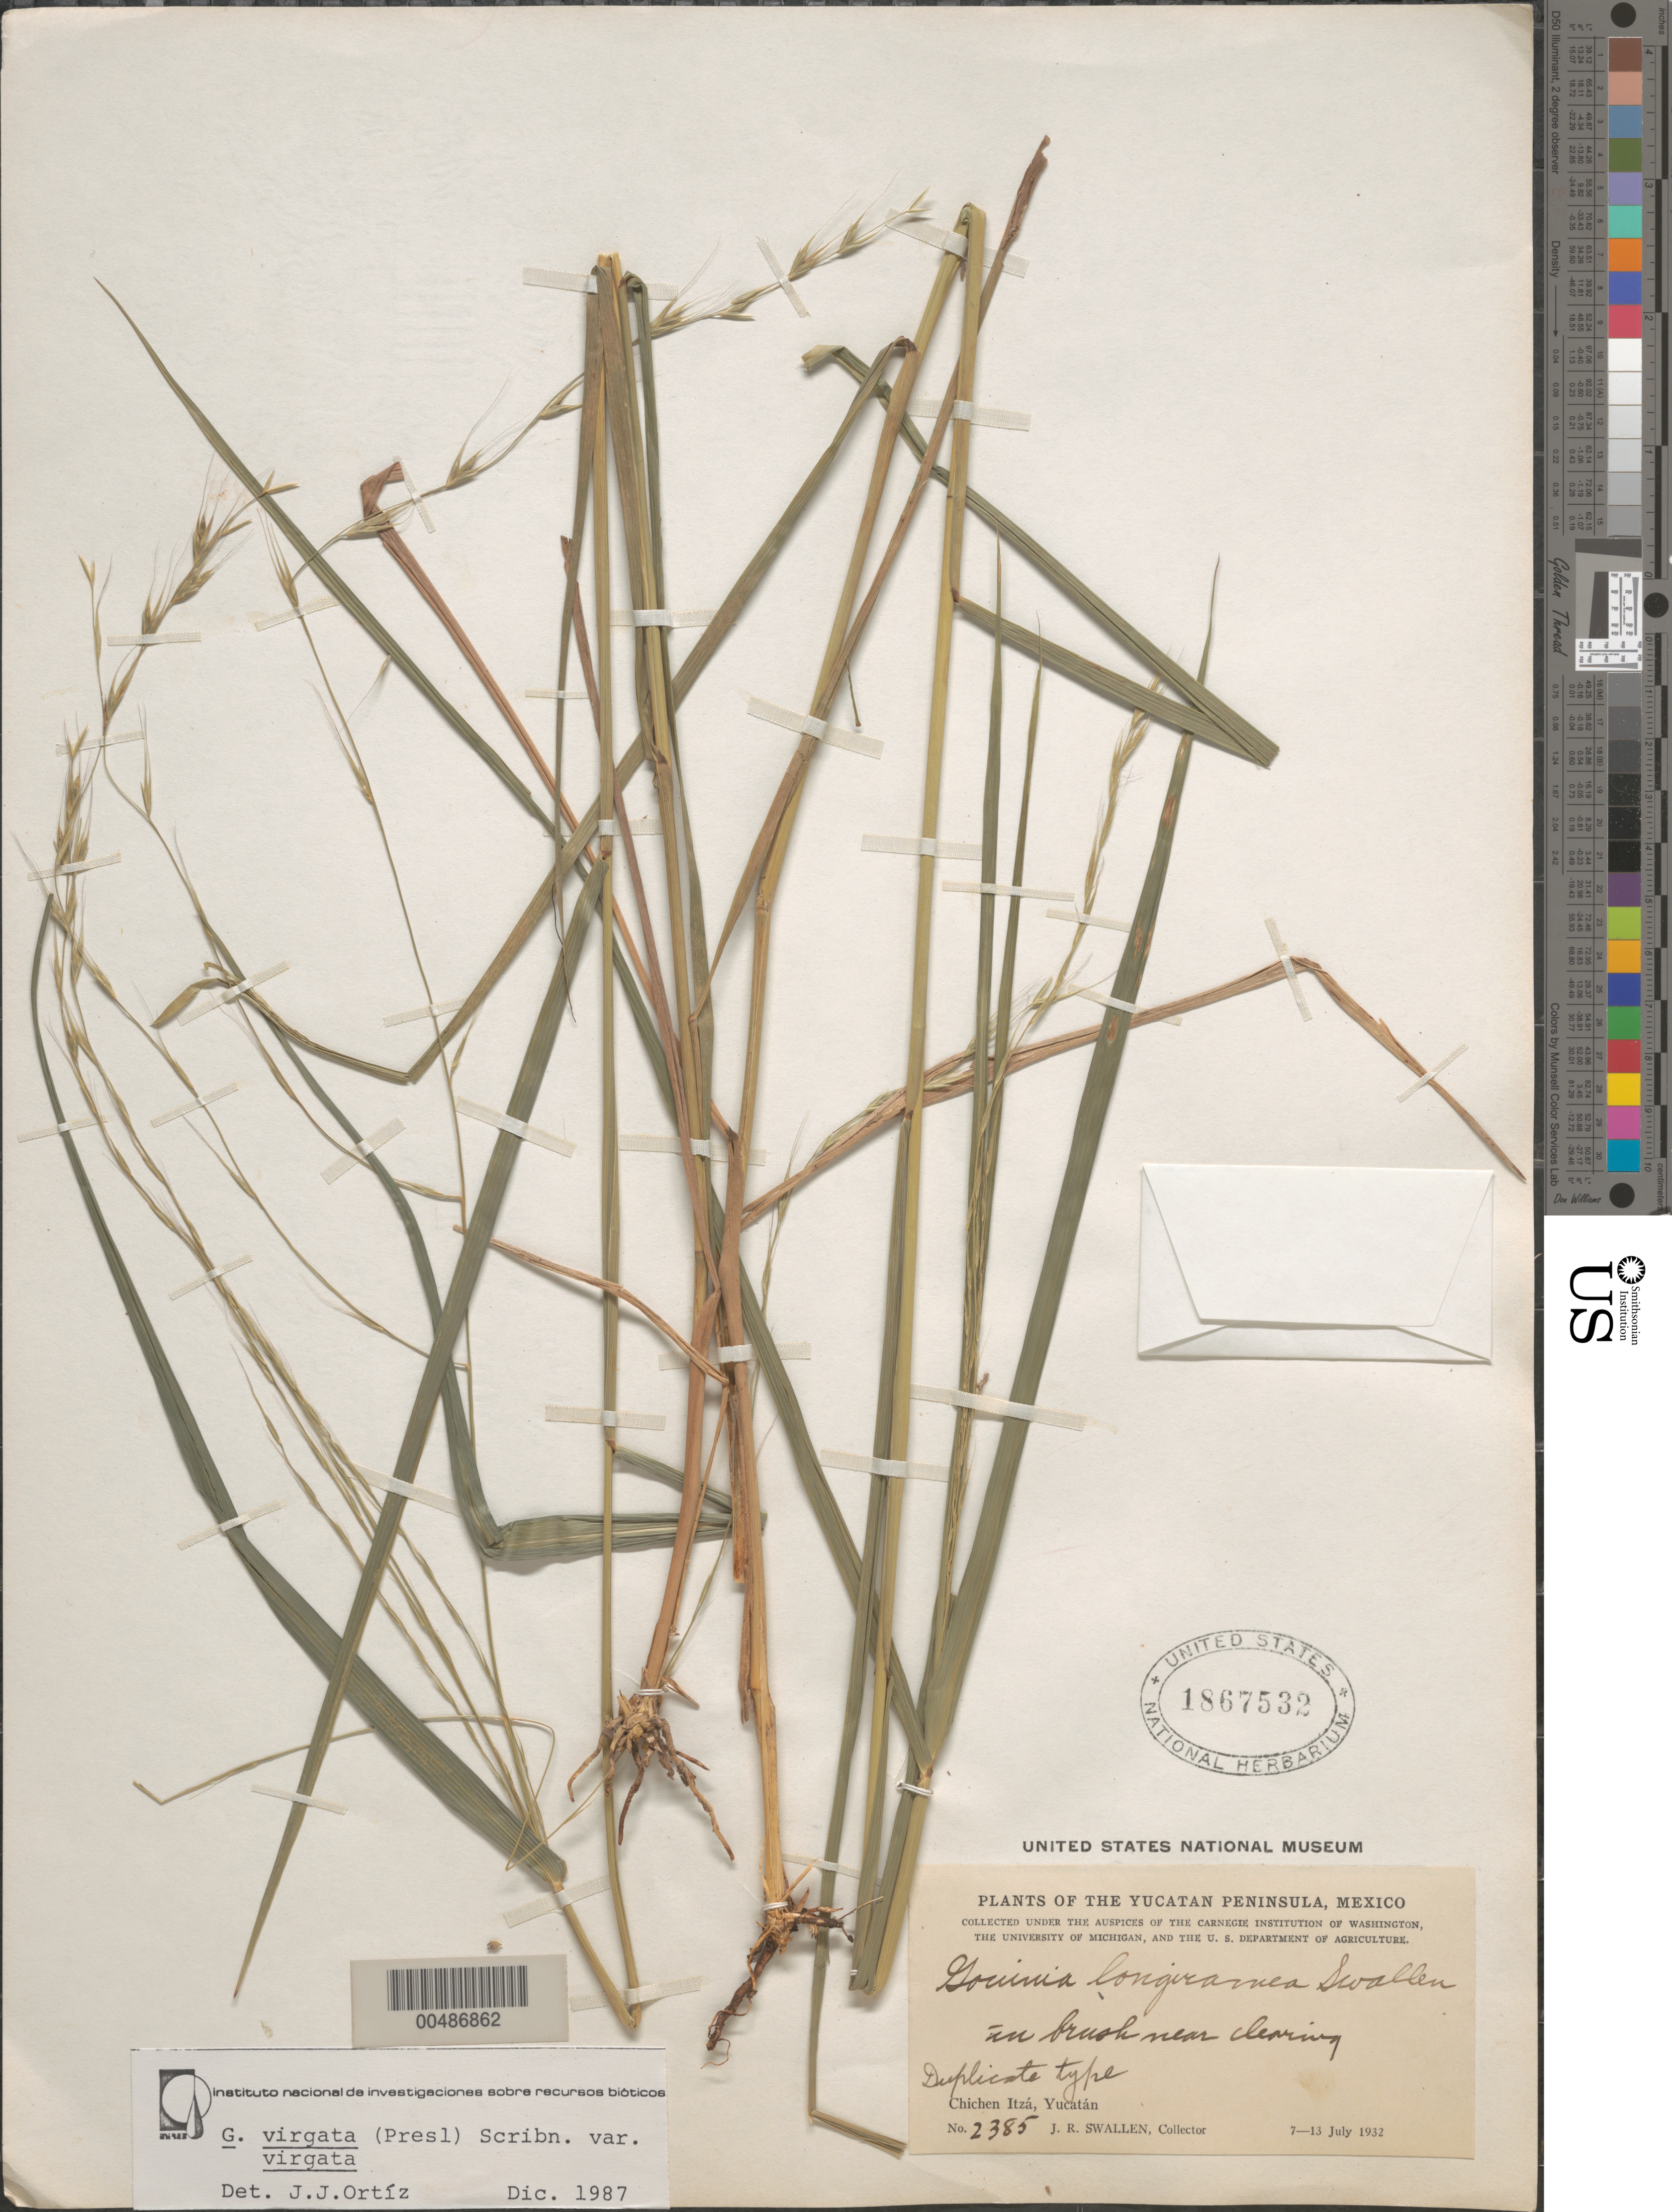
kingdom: Plantae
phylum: Tracheophyta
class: Liliopsida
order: Poales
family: Poaceae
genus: Gouinia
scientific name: Gouinia virgata var. virgata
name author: (J. Presl) Scribn.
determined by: Ort¡z, J. J.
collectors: J. R. Swallen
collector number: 2385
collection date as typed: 7 Jul 1932 to 13 Jul 1932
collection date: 1932-07-07/1932-07-13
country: Mexico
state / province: Yucatan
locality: Chichen Itza, Yucatan Peninsula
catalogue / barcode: US 1867532